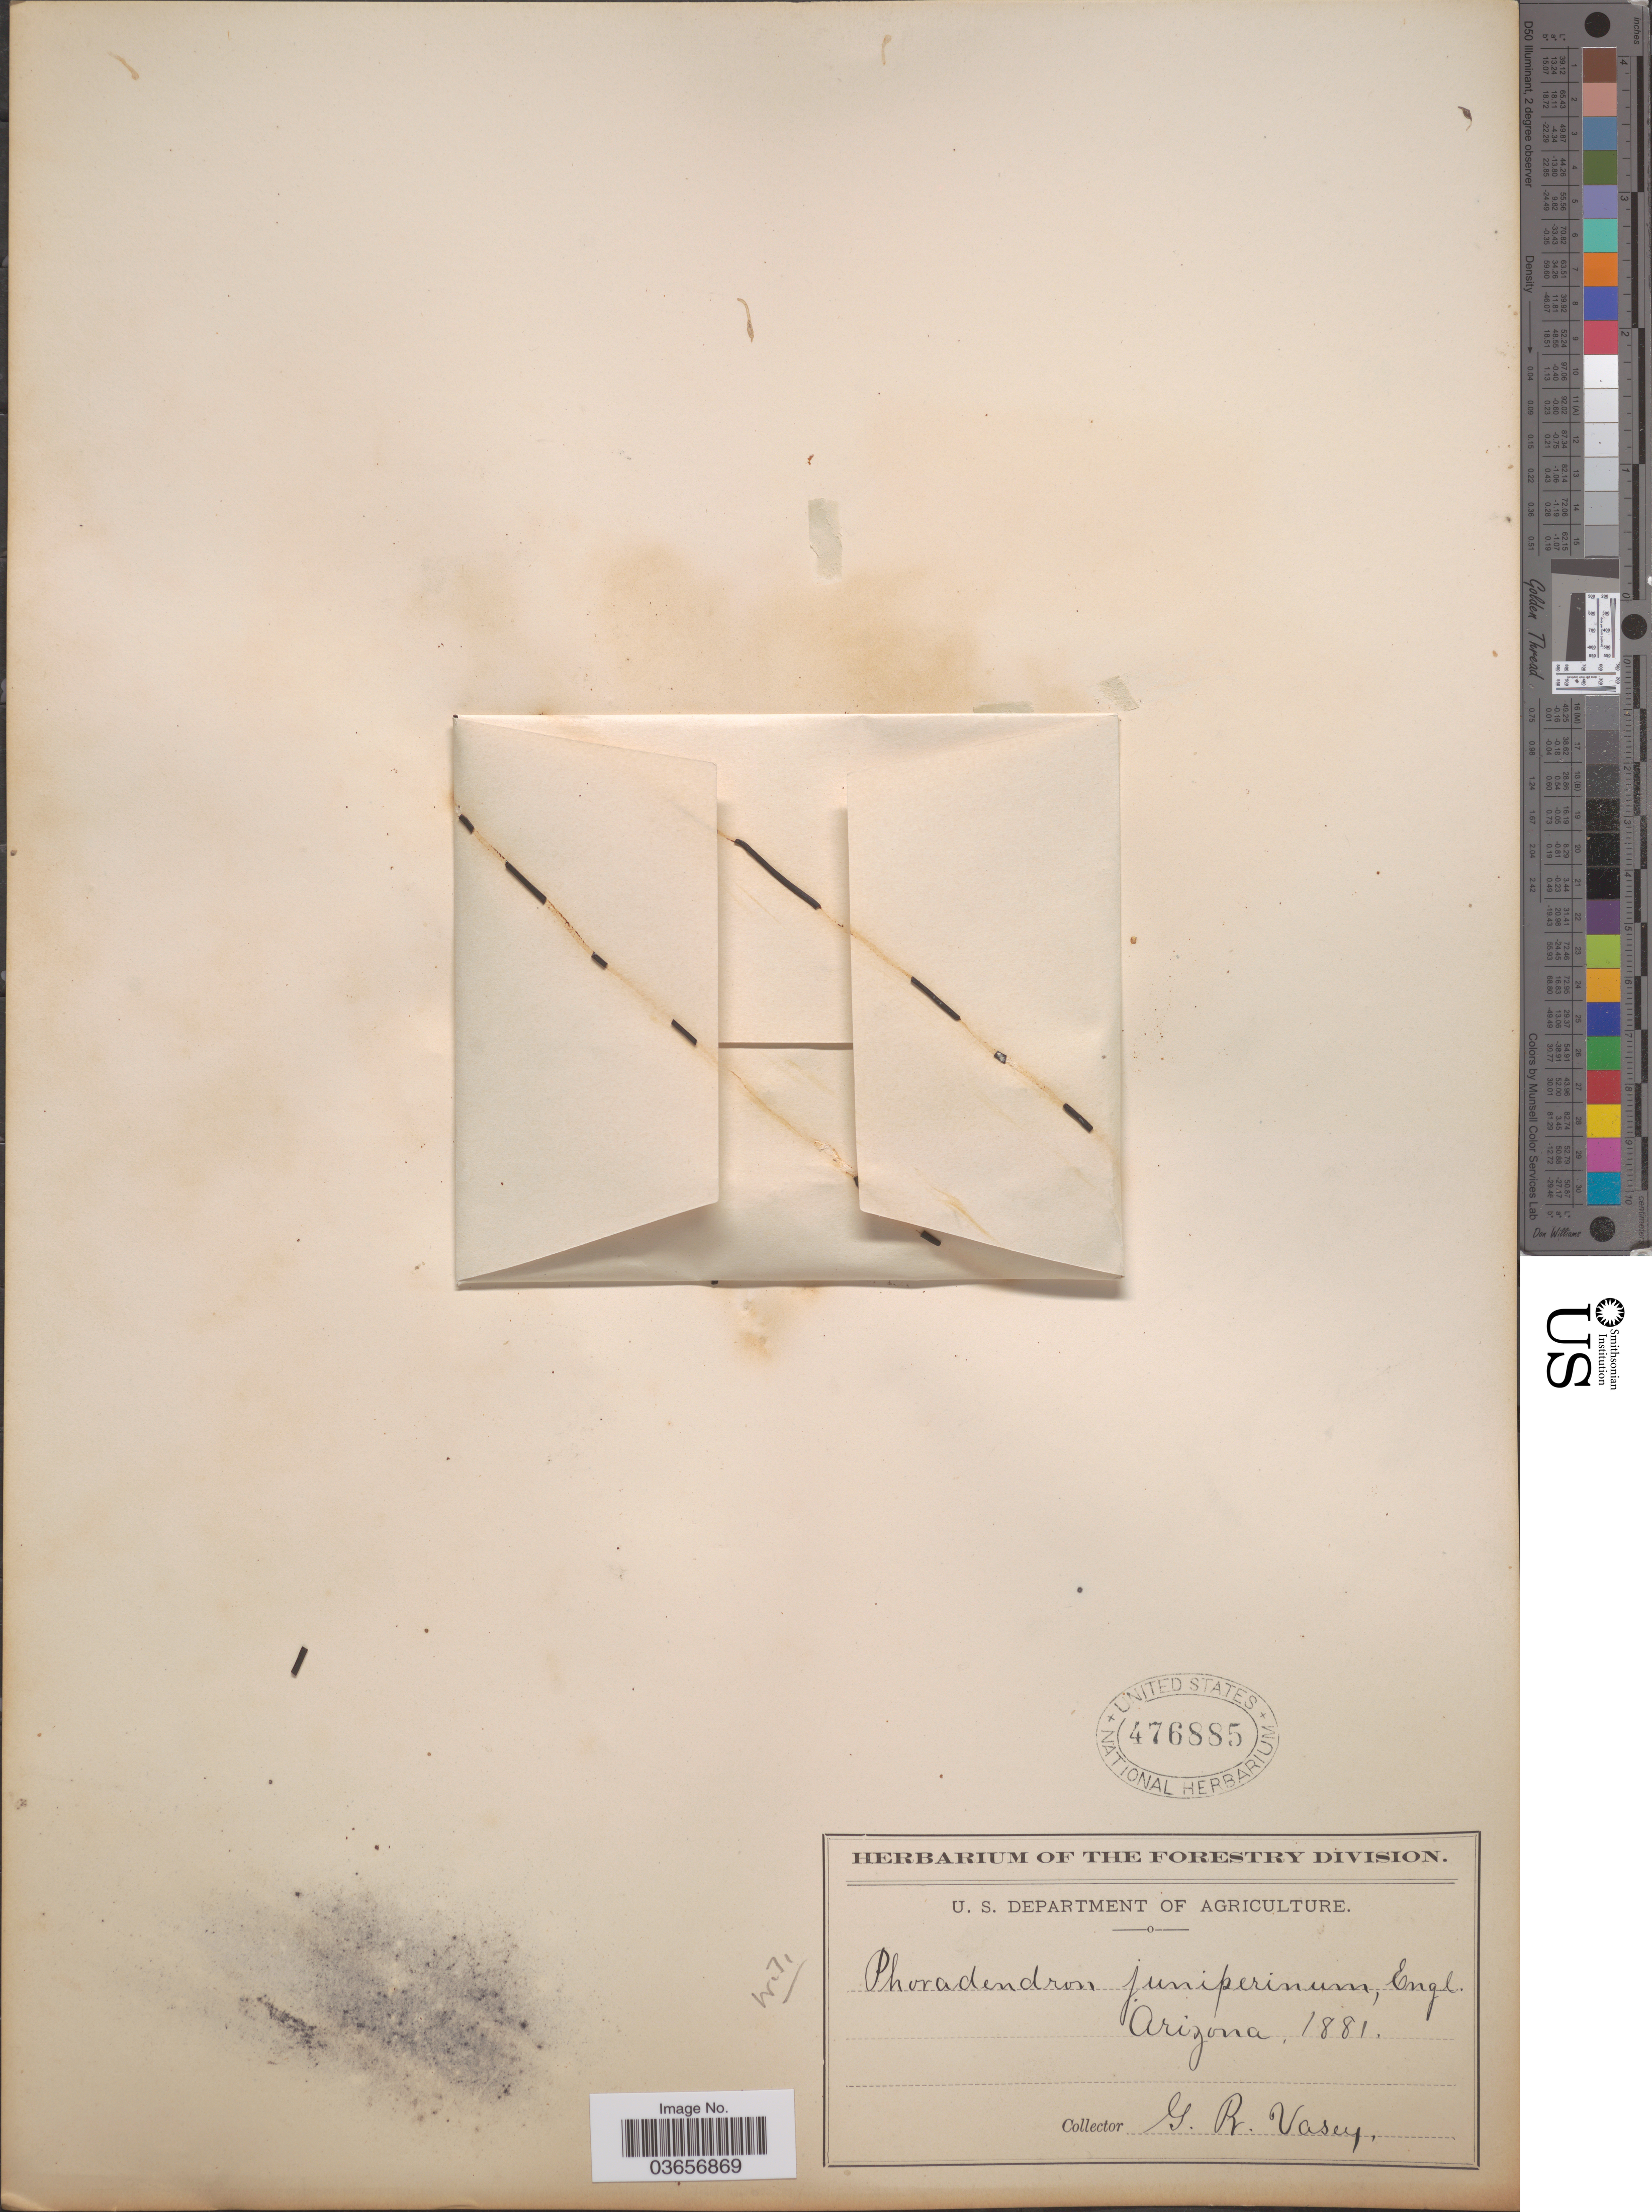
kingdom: Plantae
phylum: Tracheophyta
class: Magnoliopsida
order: Santalales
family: Viscaceae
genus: Phoradendron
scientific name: Phoradendron juniperinum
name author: Engelm. ex A. Gray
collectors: G. R. Vasey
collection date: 1881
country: United States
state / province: Arizona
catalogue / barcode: US 476885